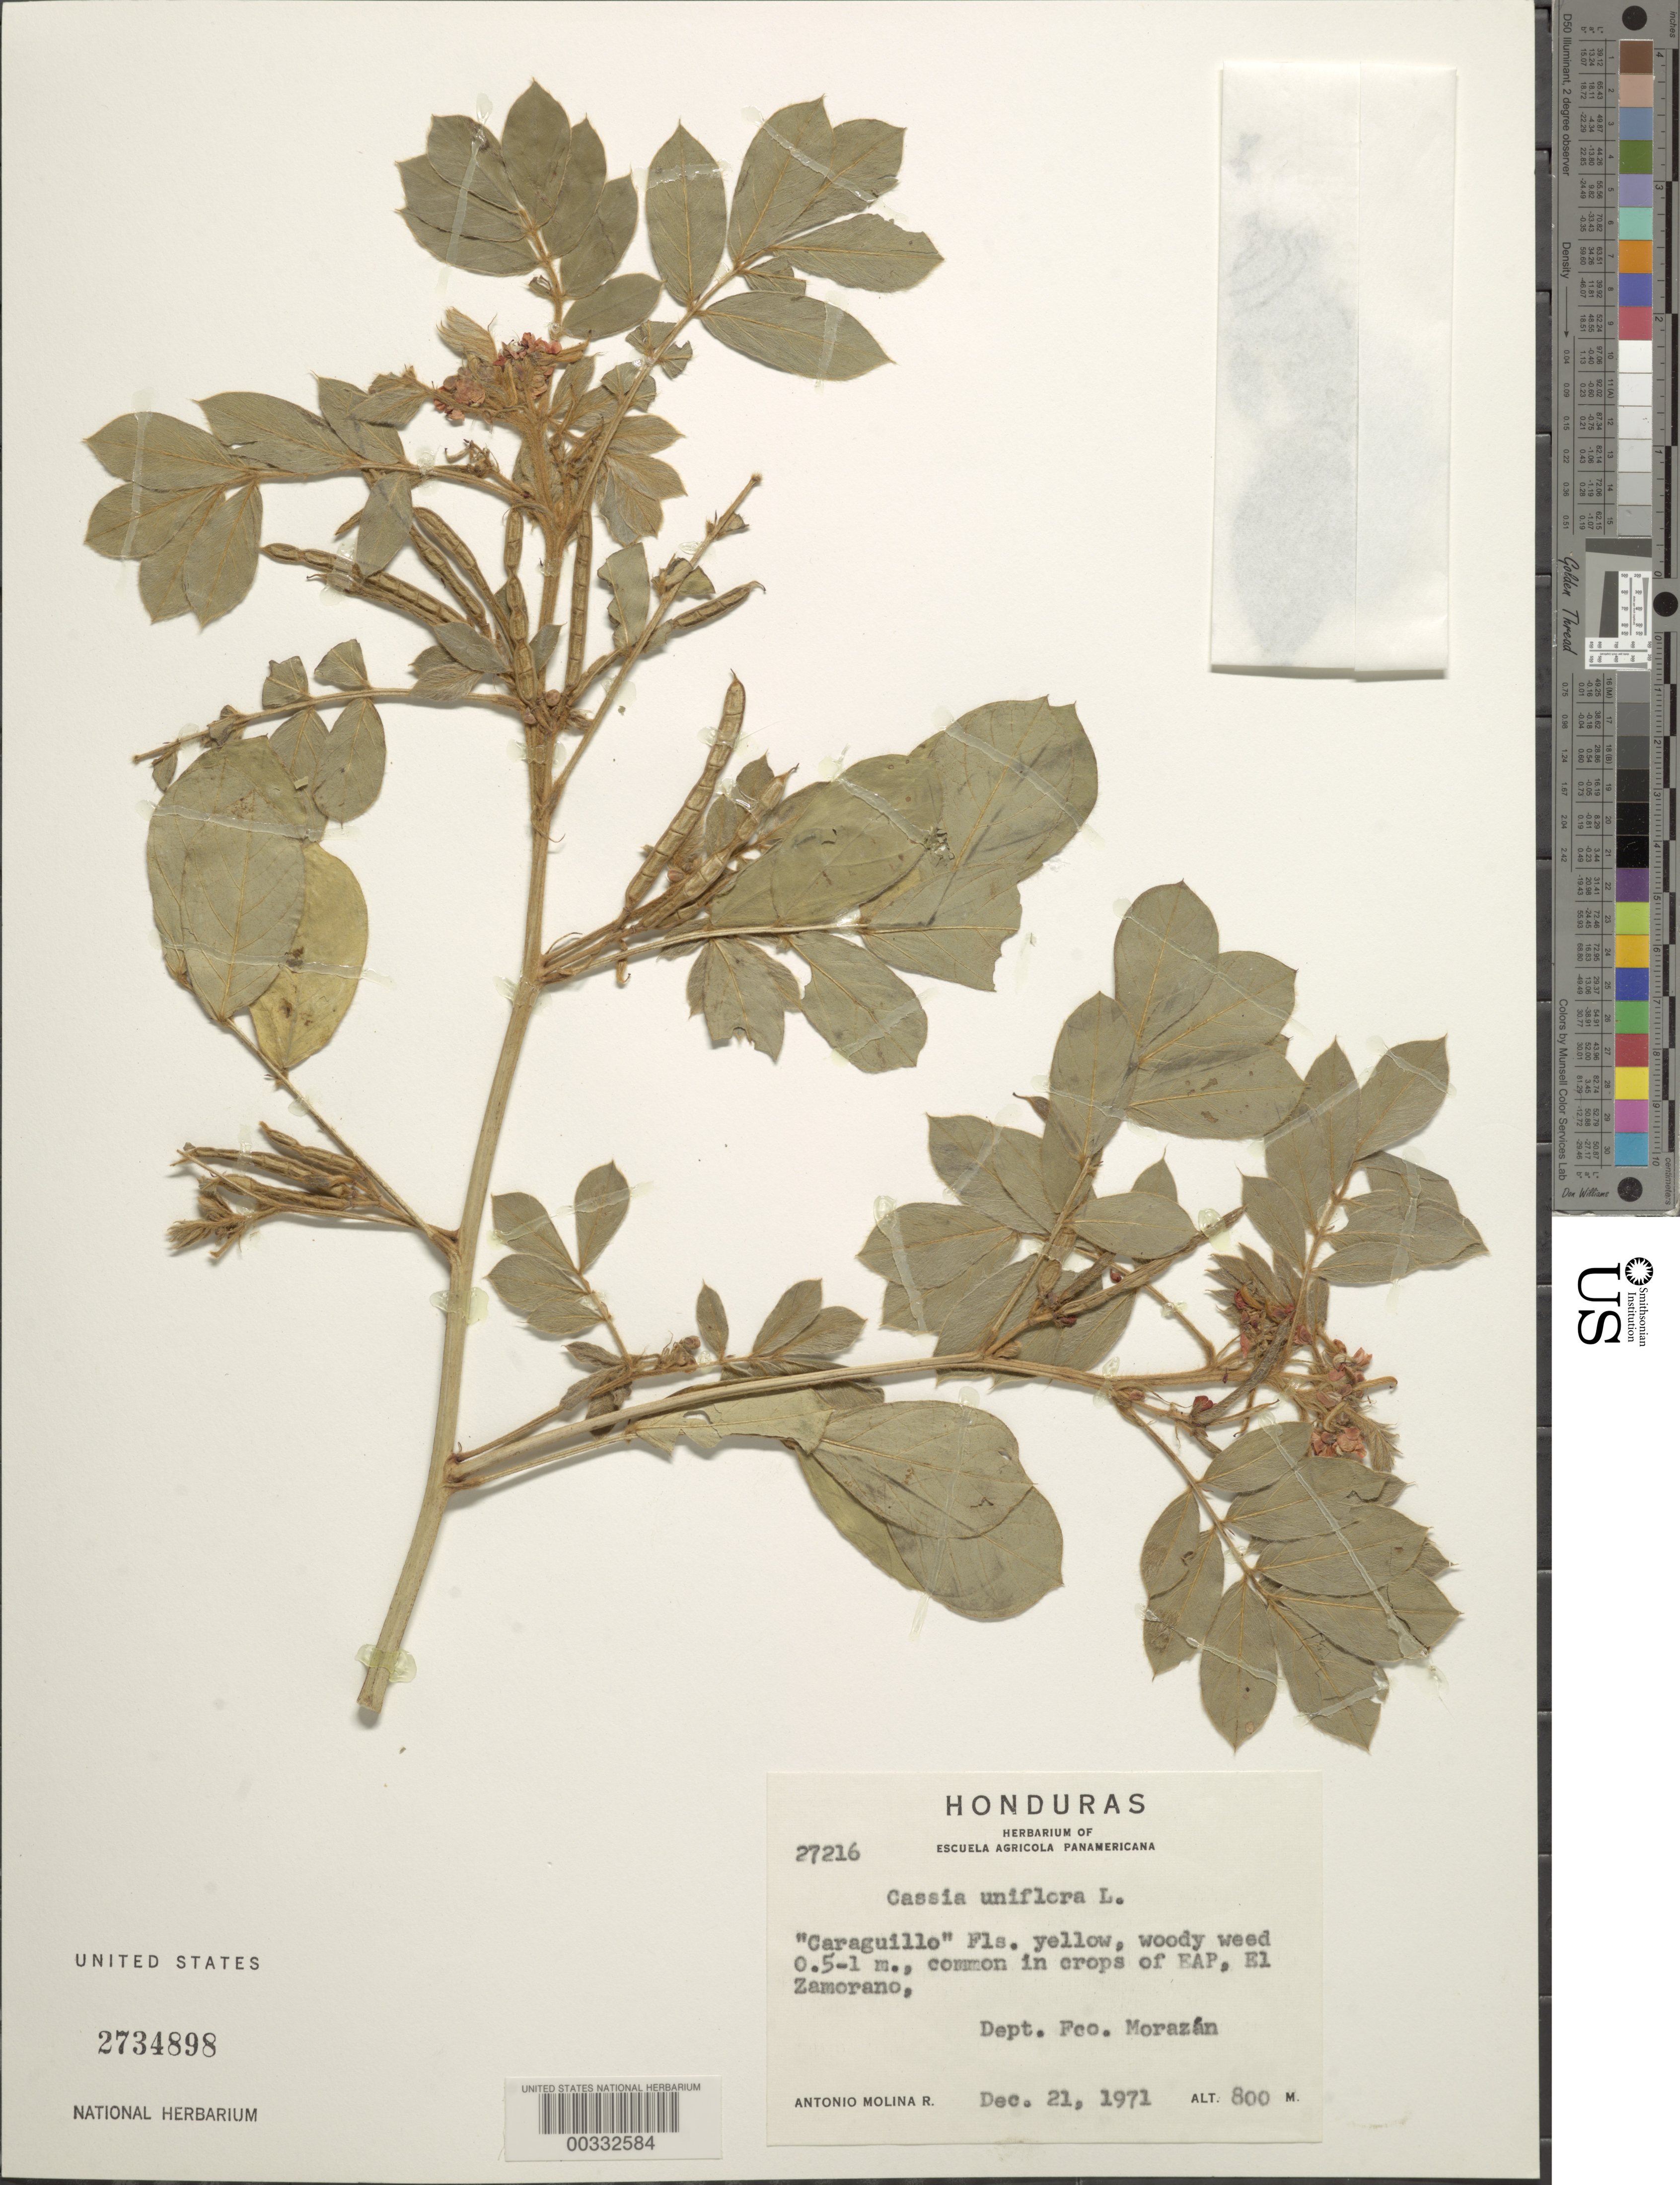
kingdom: Plantae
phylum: Tracheophyta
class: Magnoliopsida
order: Fabales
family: Fabaceae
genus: Senna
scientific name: Senna uniflora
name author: (Mill.) H.S. Irwin & Barneby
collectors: A. Molina R.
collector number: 27216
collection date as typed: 21 Dec 1971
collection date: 1971-12-21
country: Honduras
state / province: Fco. Morazán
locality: In crops of Escuela Agricola Panamericana, El Zamorano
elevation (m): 800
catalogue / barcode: US 2734898